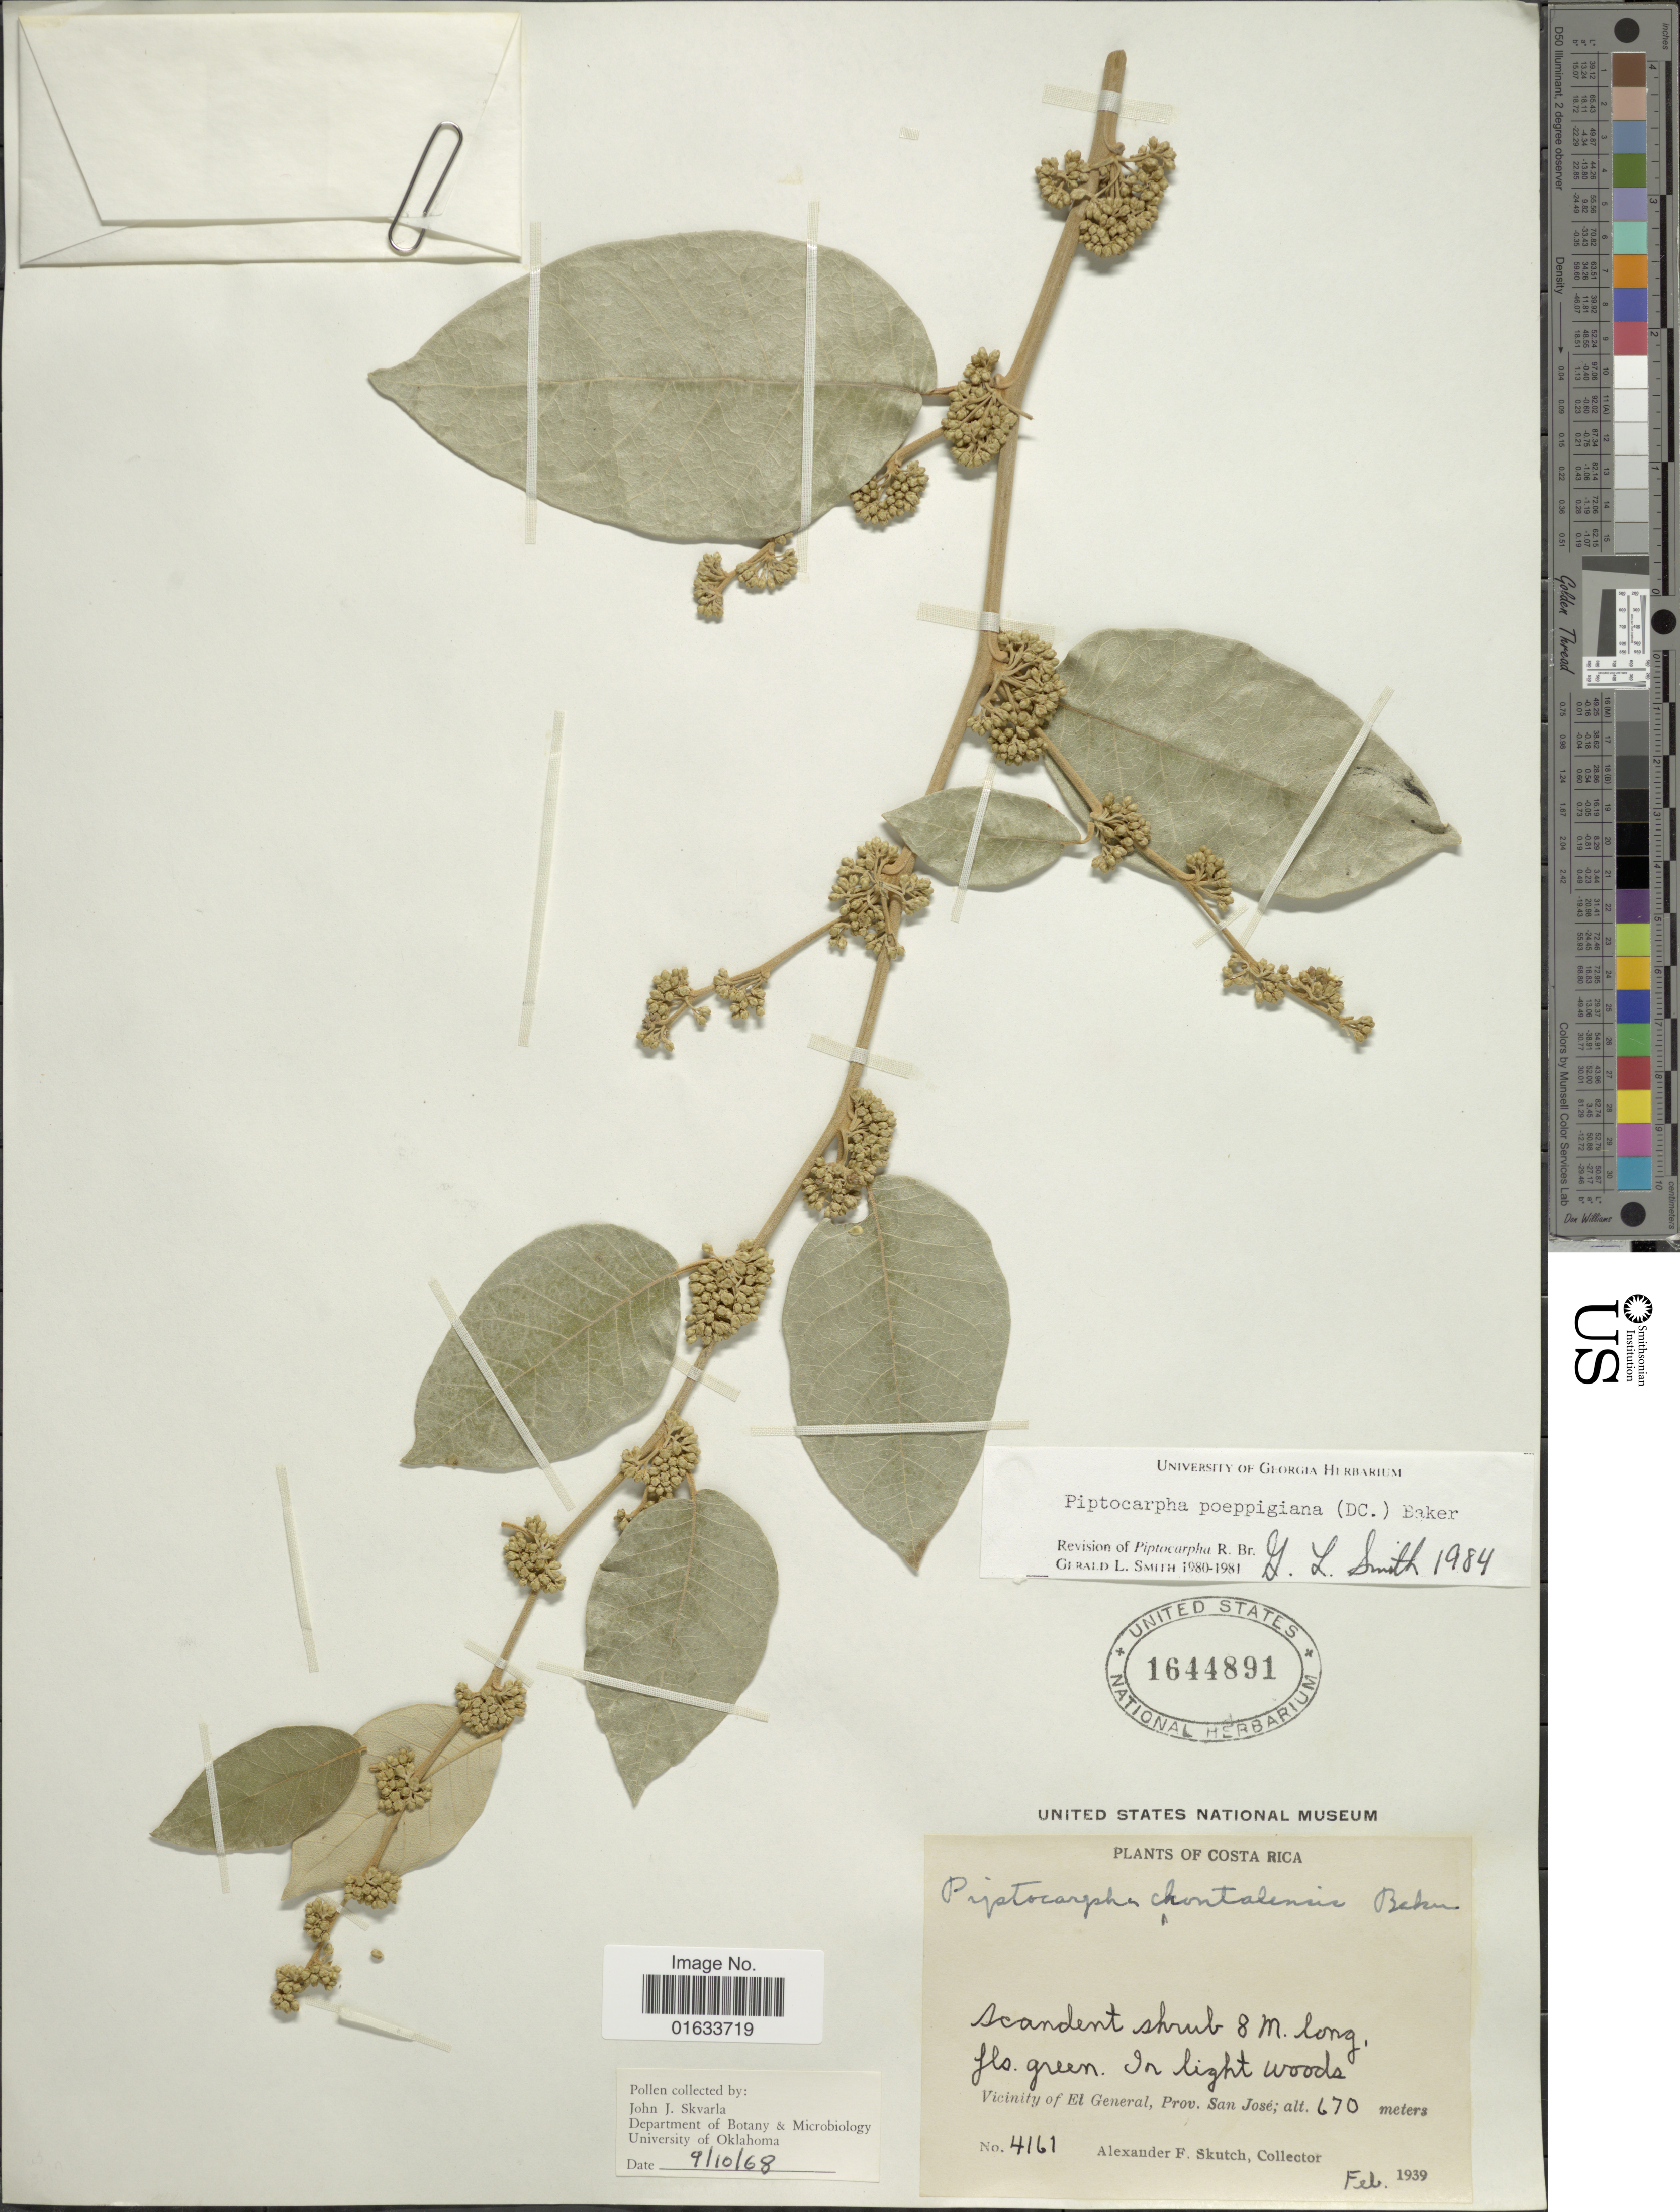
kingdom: Plantae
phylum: Tracheophyta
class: Magnoliopsida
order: Asterales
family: Asteraceae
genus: Piptocarpha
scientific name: Piptocarpha poeppigiana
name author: (DC.) Baker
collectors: A. F. Skutch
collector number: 4161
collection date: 1939-02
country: Costa Rica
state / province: San José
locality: Vicinity of El General, Prov. San José.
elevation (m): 670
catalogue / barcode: US 1644891